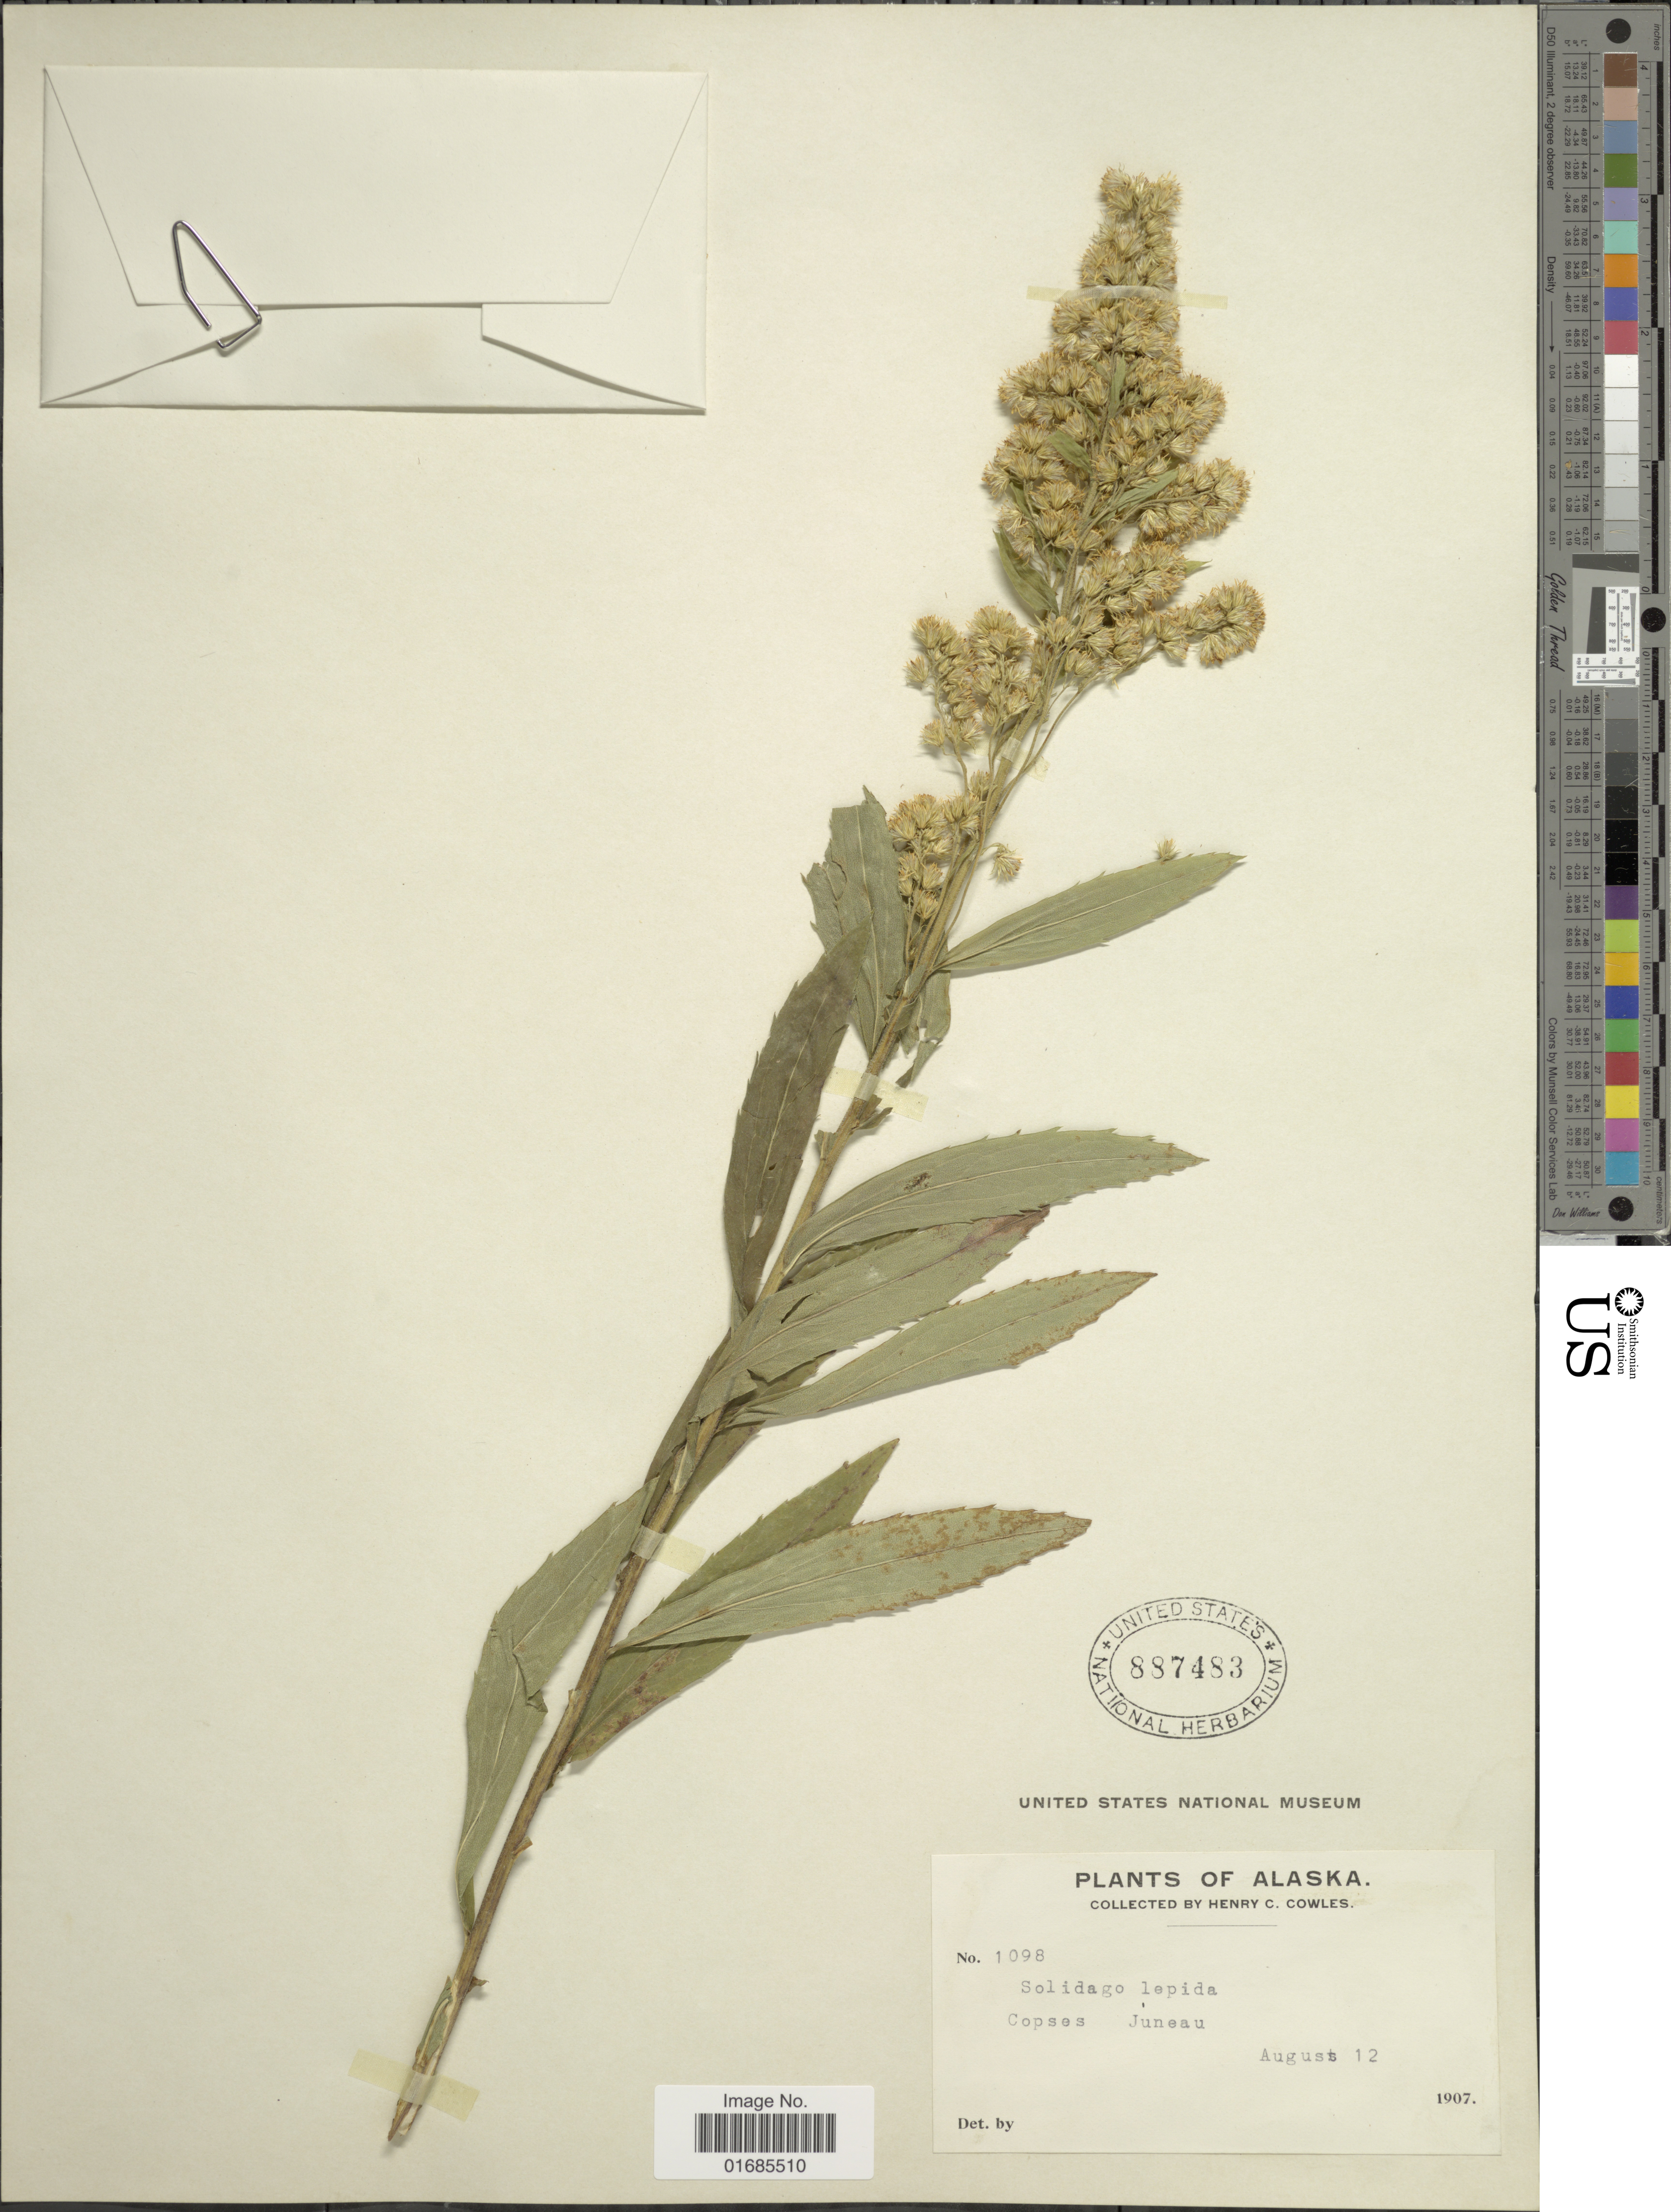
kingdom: Plantae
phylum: Tracheophyta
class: Magnoliopsida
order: Asterales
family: Asteraceae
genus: Solidago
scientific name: Solidago canadensis var. salebrosa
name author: (Piper) M.E. Jones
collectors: H. Cowles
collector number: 1098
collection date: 1907-08-12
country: United States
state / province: Alaska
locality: Copses Juneau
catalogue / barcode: US 887483